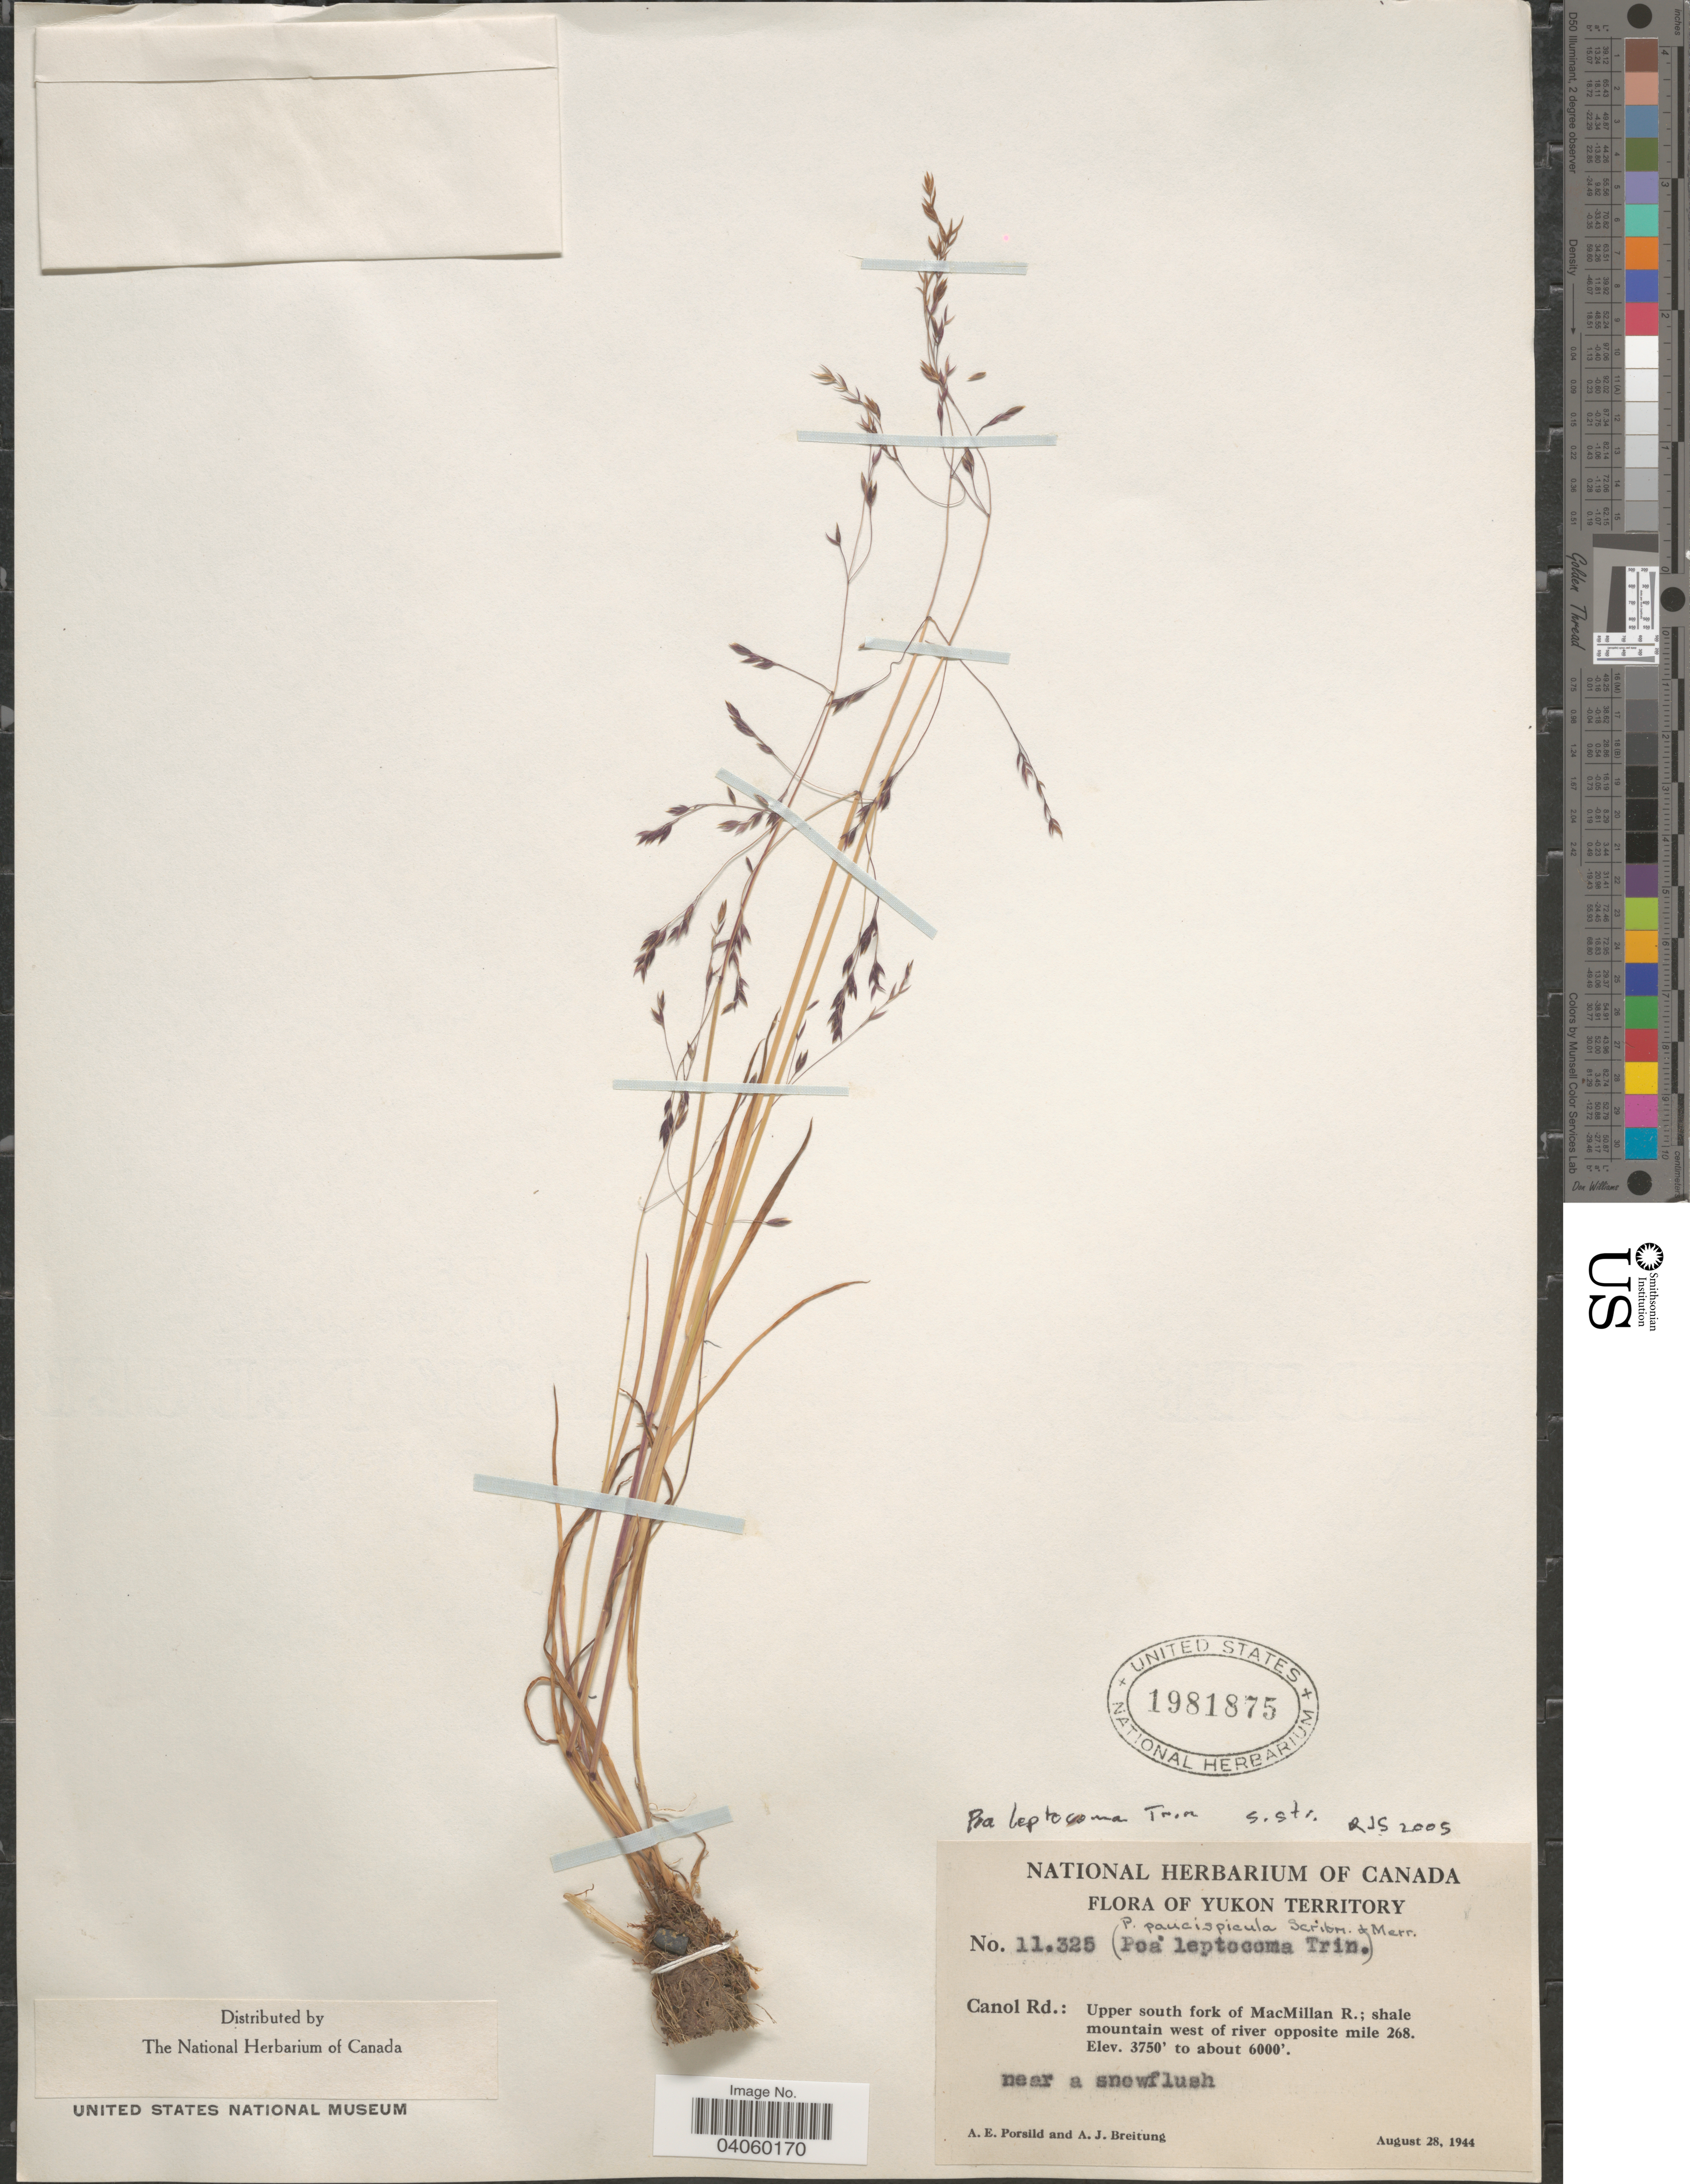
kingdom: Plantae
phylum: Tracheophyta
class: Liliopsida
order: Poales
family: Poaceae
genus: Poa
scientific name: Poa leptocoma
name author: Trin.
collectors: A. E. Porsild & A. Breitung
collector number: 11325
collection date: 1944-08-28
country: Canada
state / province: Yukon Territory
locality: Canol Rd.: Upper south fork of MacMillan R.; shale mountain west of river opposite mile 268.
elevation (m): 1143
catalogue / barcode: US 1981875